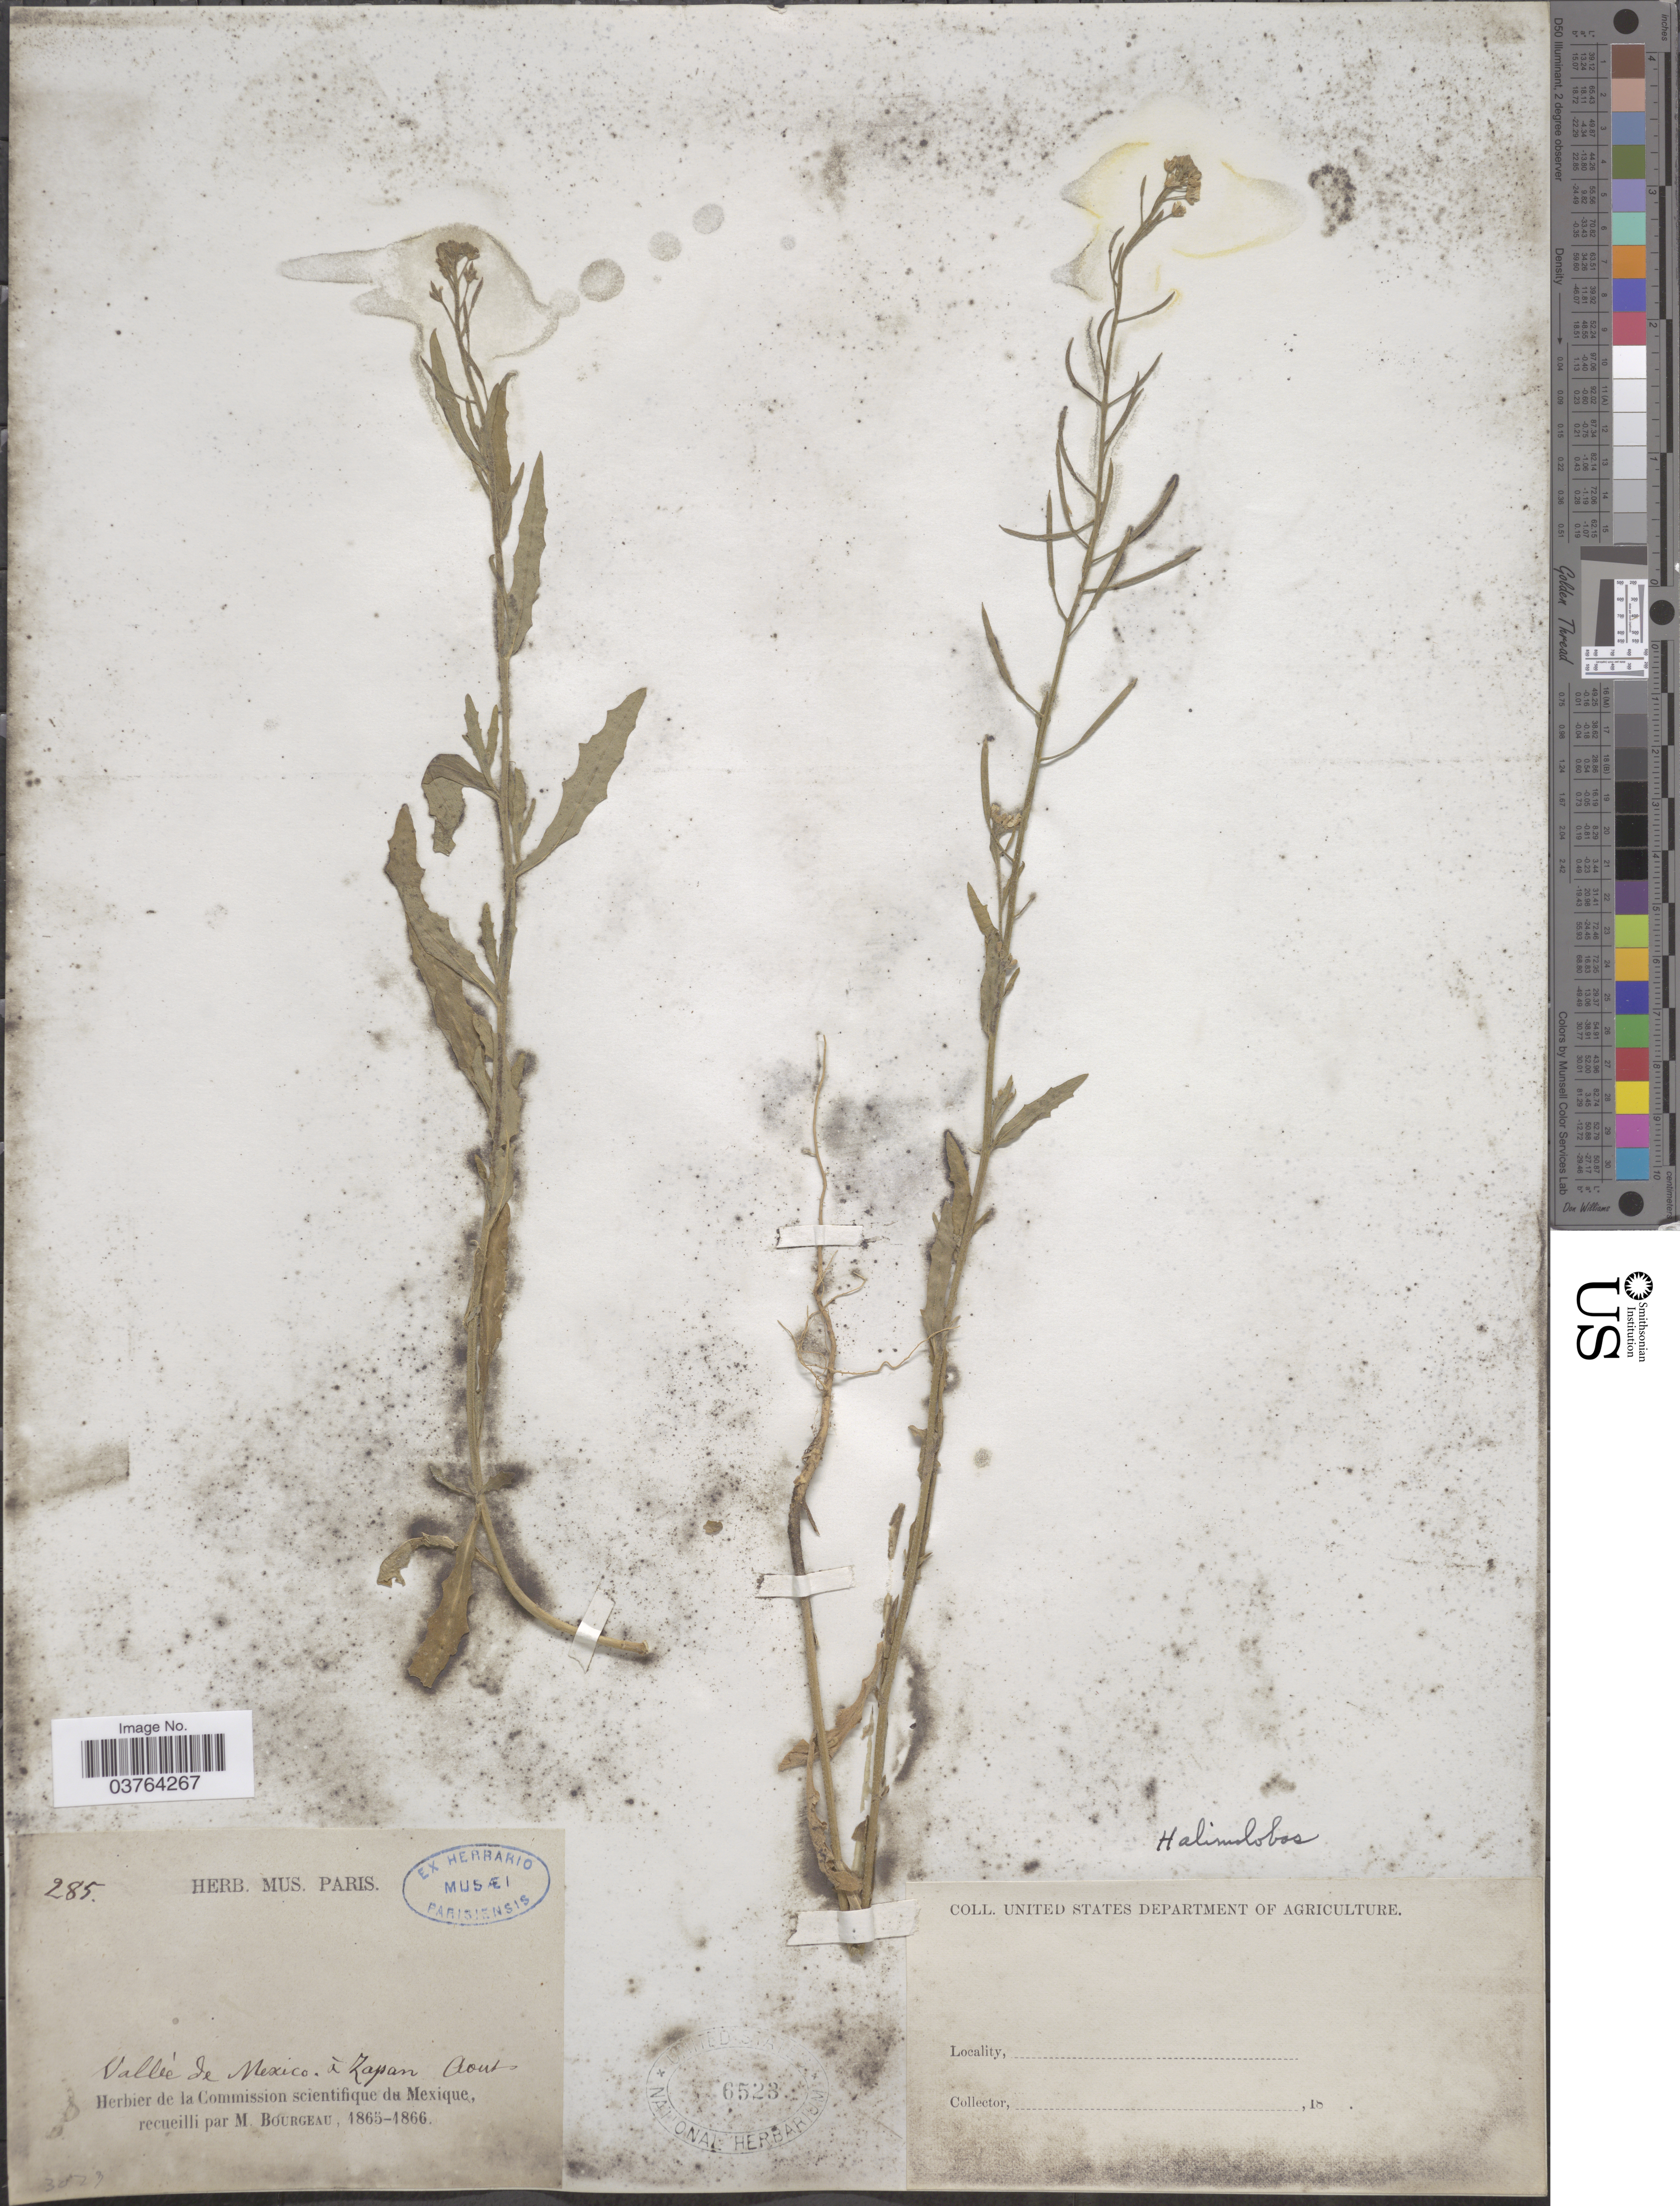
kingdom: Plantae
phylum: Tracheophyta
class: Magnoliopsida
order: Brassicales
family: Brassicaceae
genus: Halimolobos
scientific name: Halimolobos sp.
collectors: E. Bourgeau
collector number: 285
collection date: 1865-08/1866-08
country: Mexico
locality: Valleè de Mexico à Zapan.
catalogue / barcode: US 6523